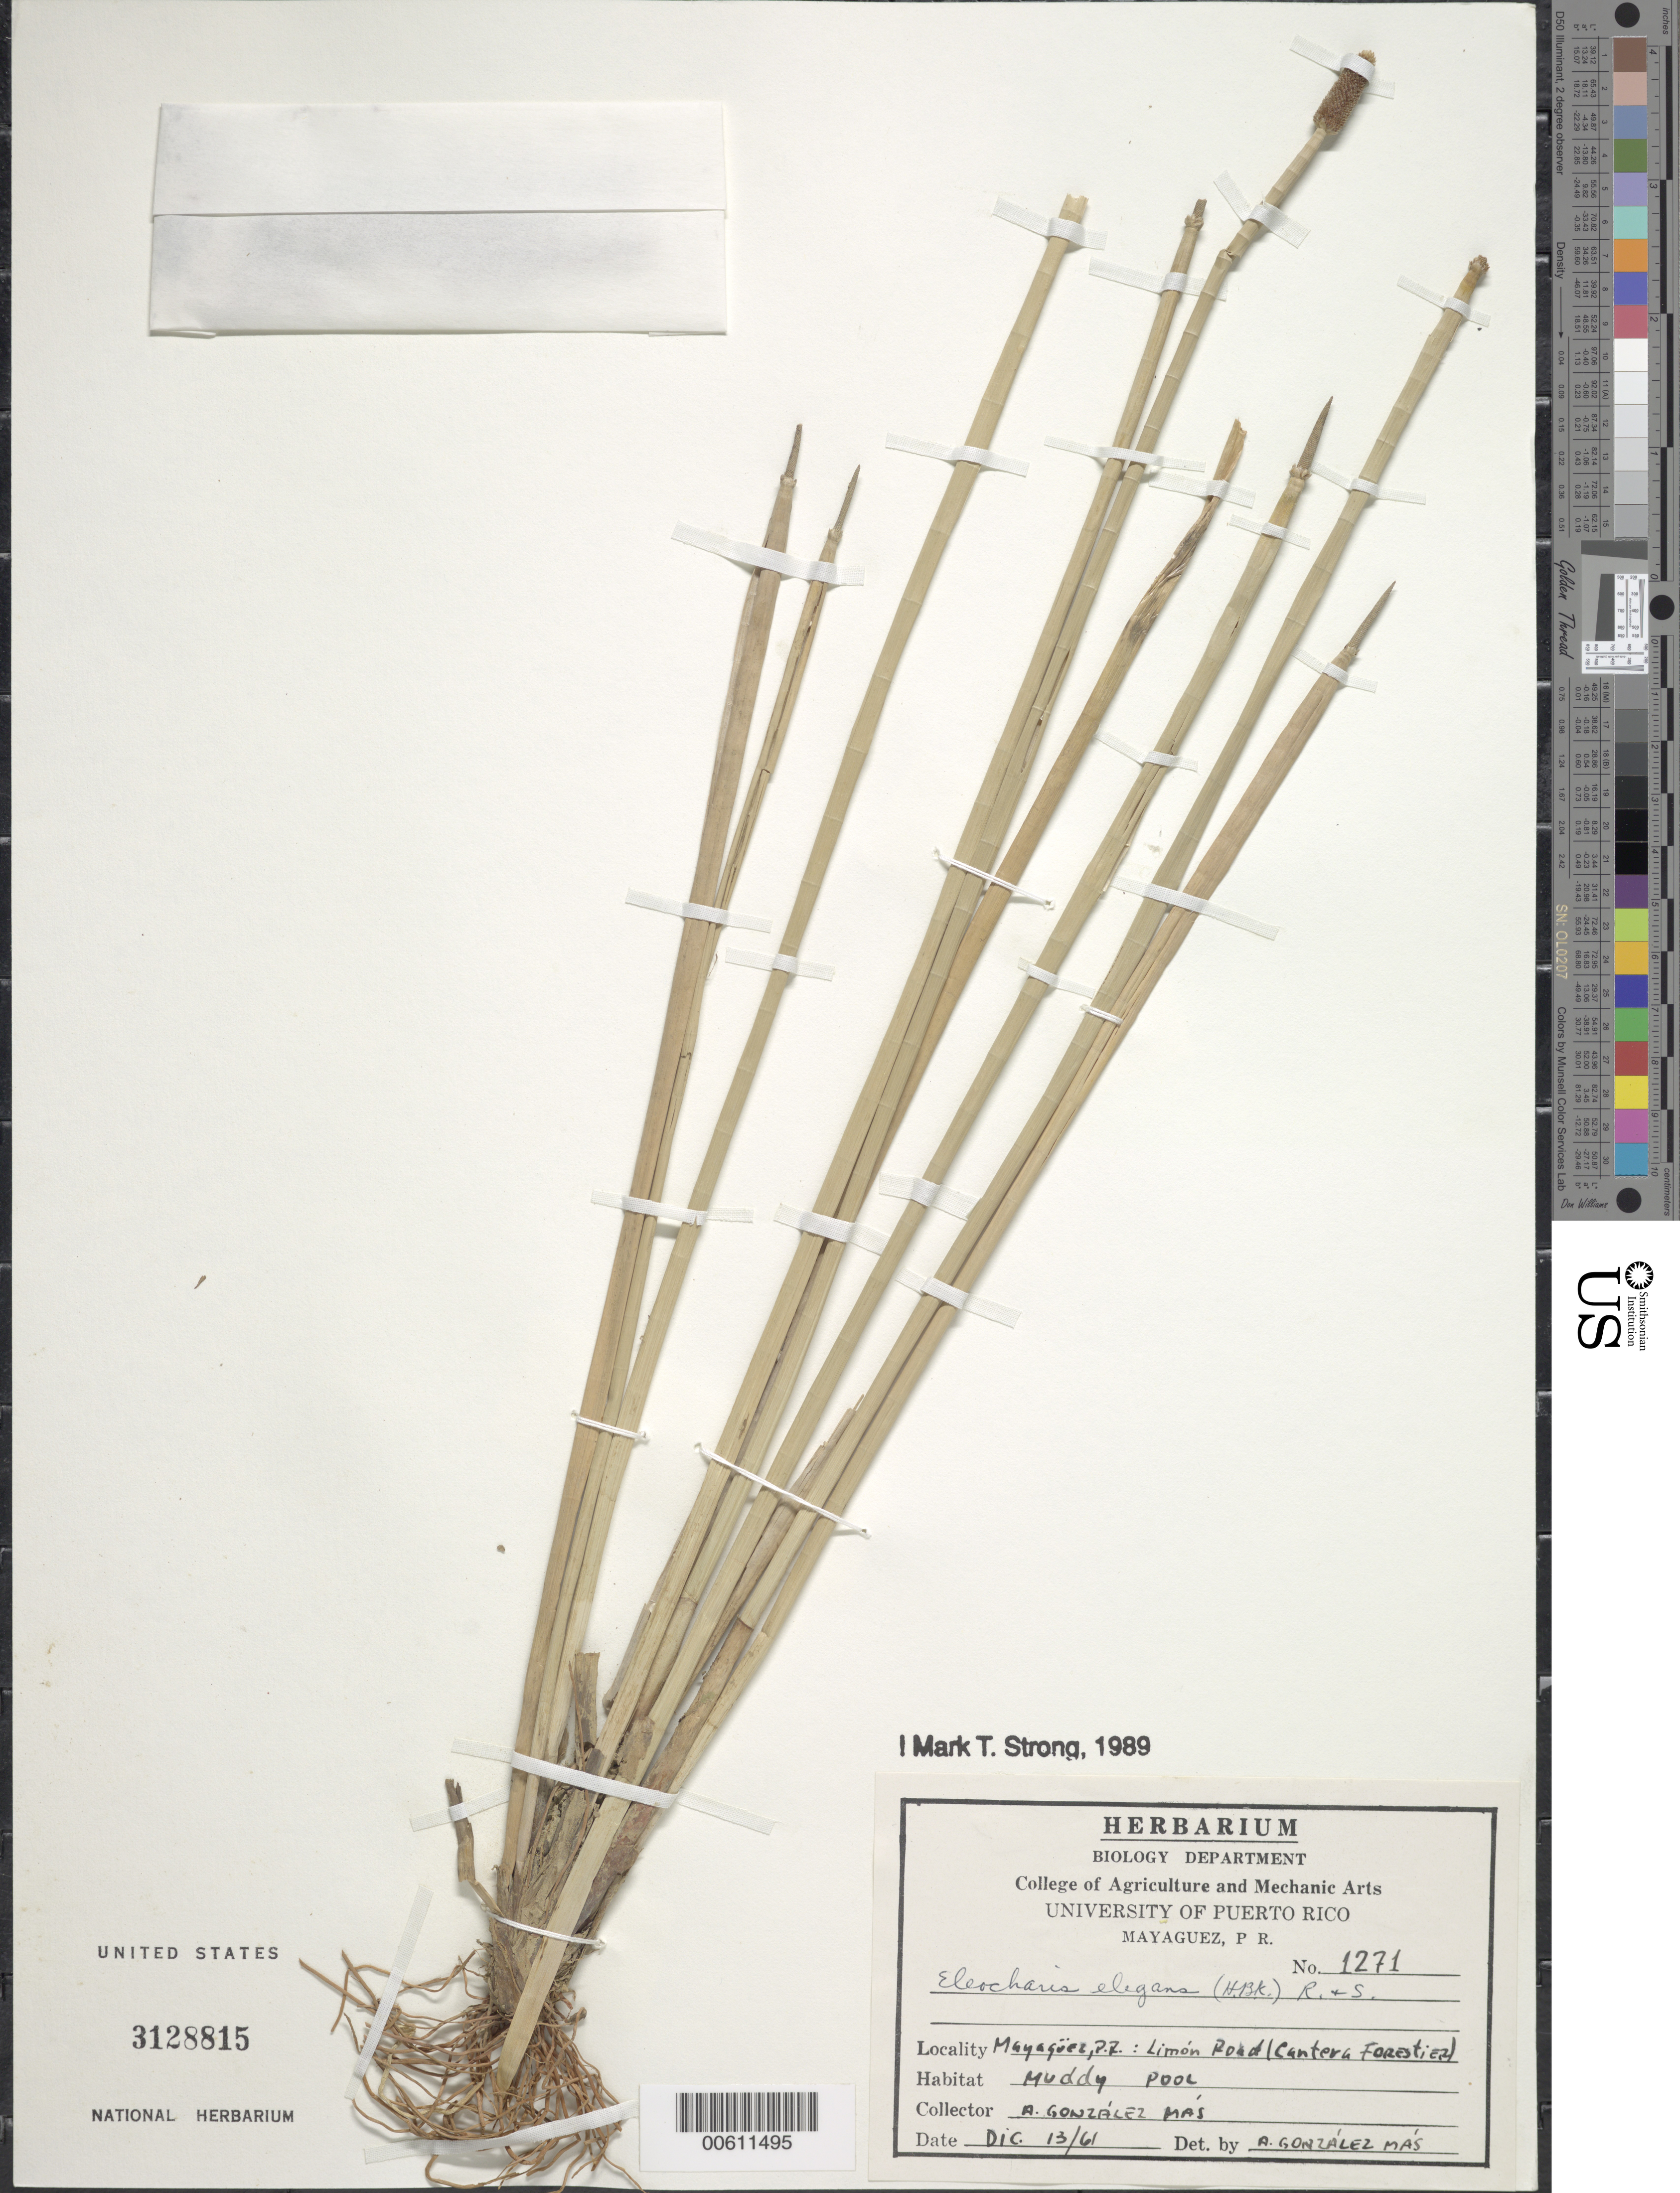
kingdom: Plantae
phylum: Tracheophyta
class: Liliopsida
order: Poales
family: Cyperaceae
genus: Eleocharis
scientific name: Eleocharis elegans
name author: (Kunth) Roem. & Schult.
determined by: Strong, M. T., (US), Smithsonian Institution - National Museum of Natural History (UNITED STATES)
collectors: A. González Más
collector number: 1271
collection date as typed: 13 Dec 1961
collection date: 1961-12-13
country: Puerto Rico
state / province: Mayagüez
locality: Mayagüez: Limón Road (Cantera Forestiera)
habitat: Muddy pool.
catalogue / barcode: US 3128815